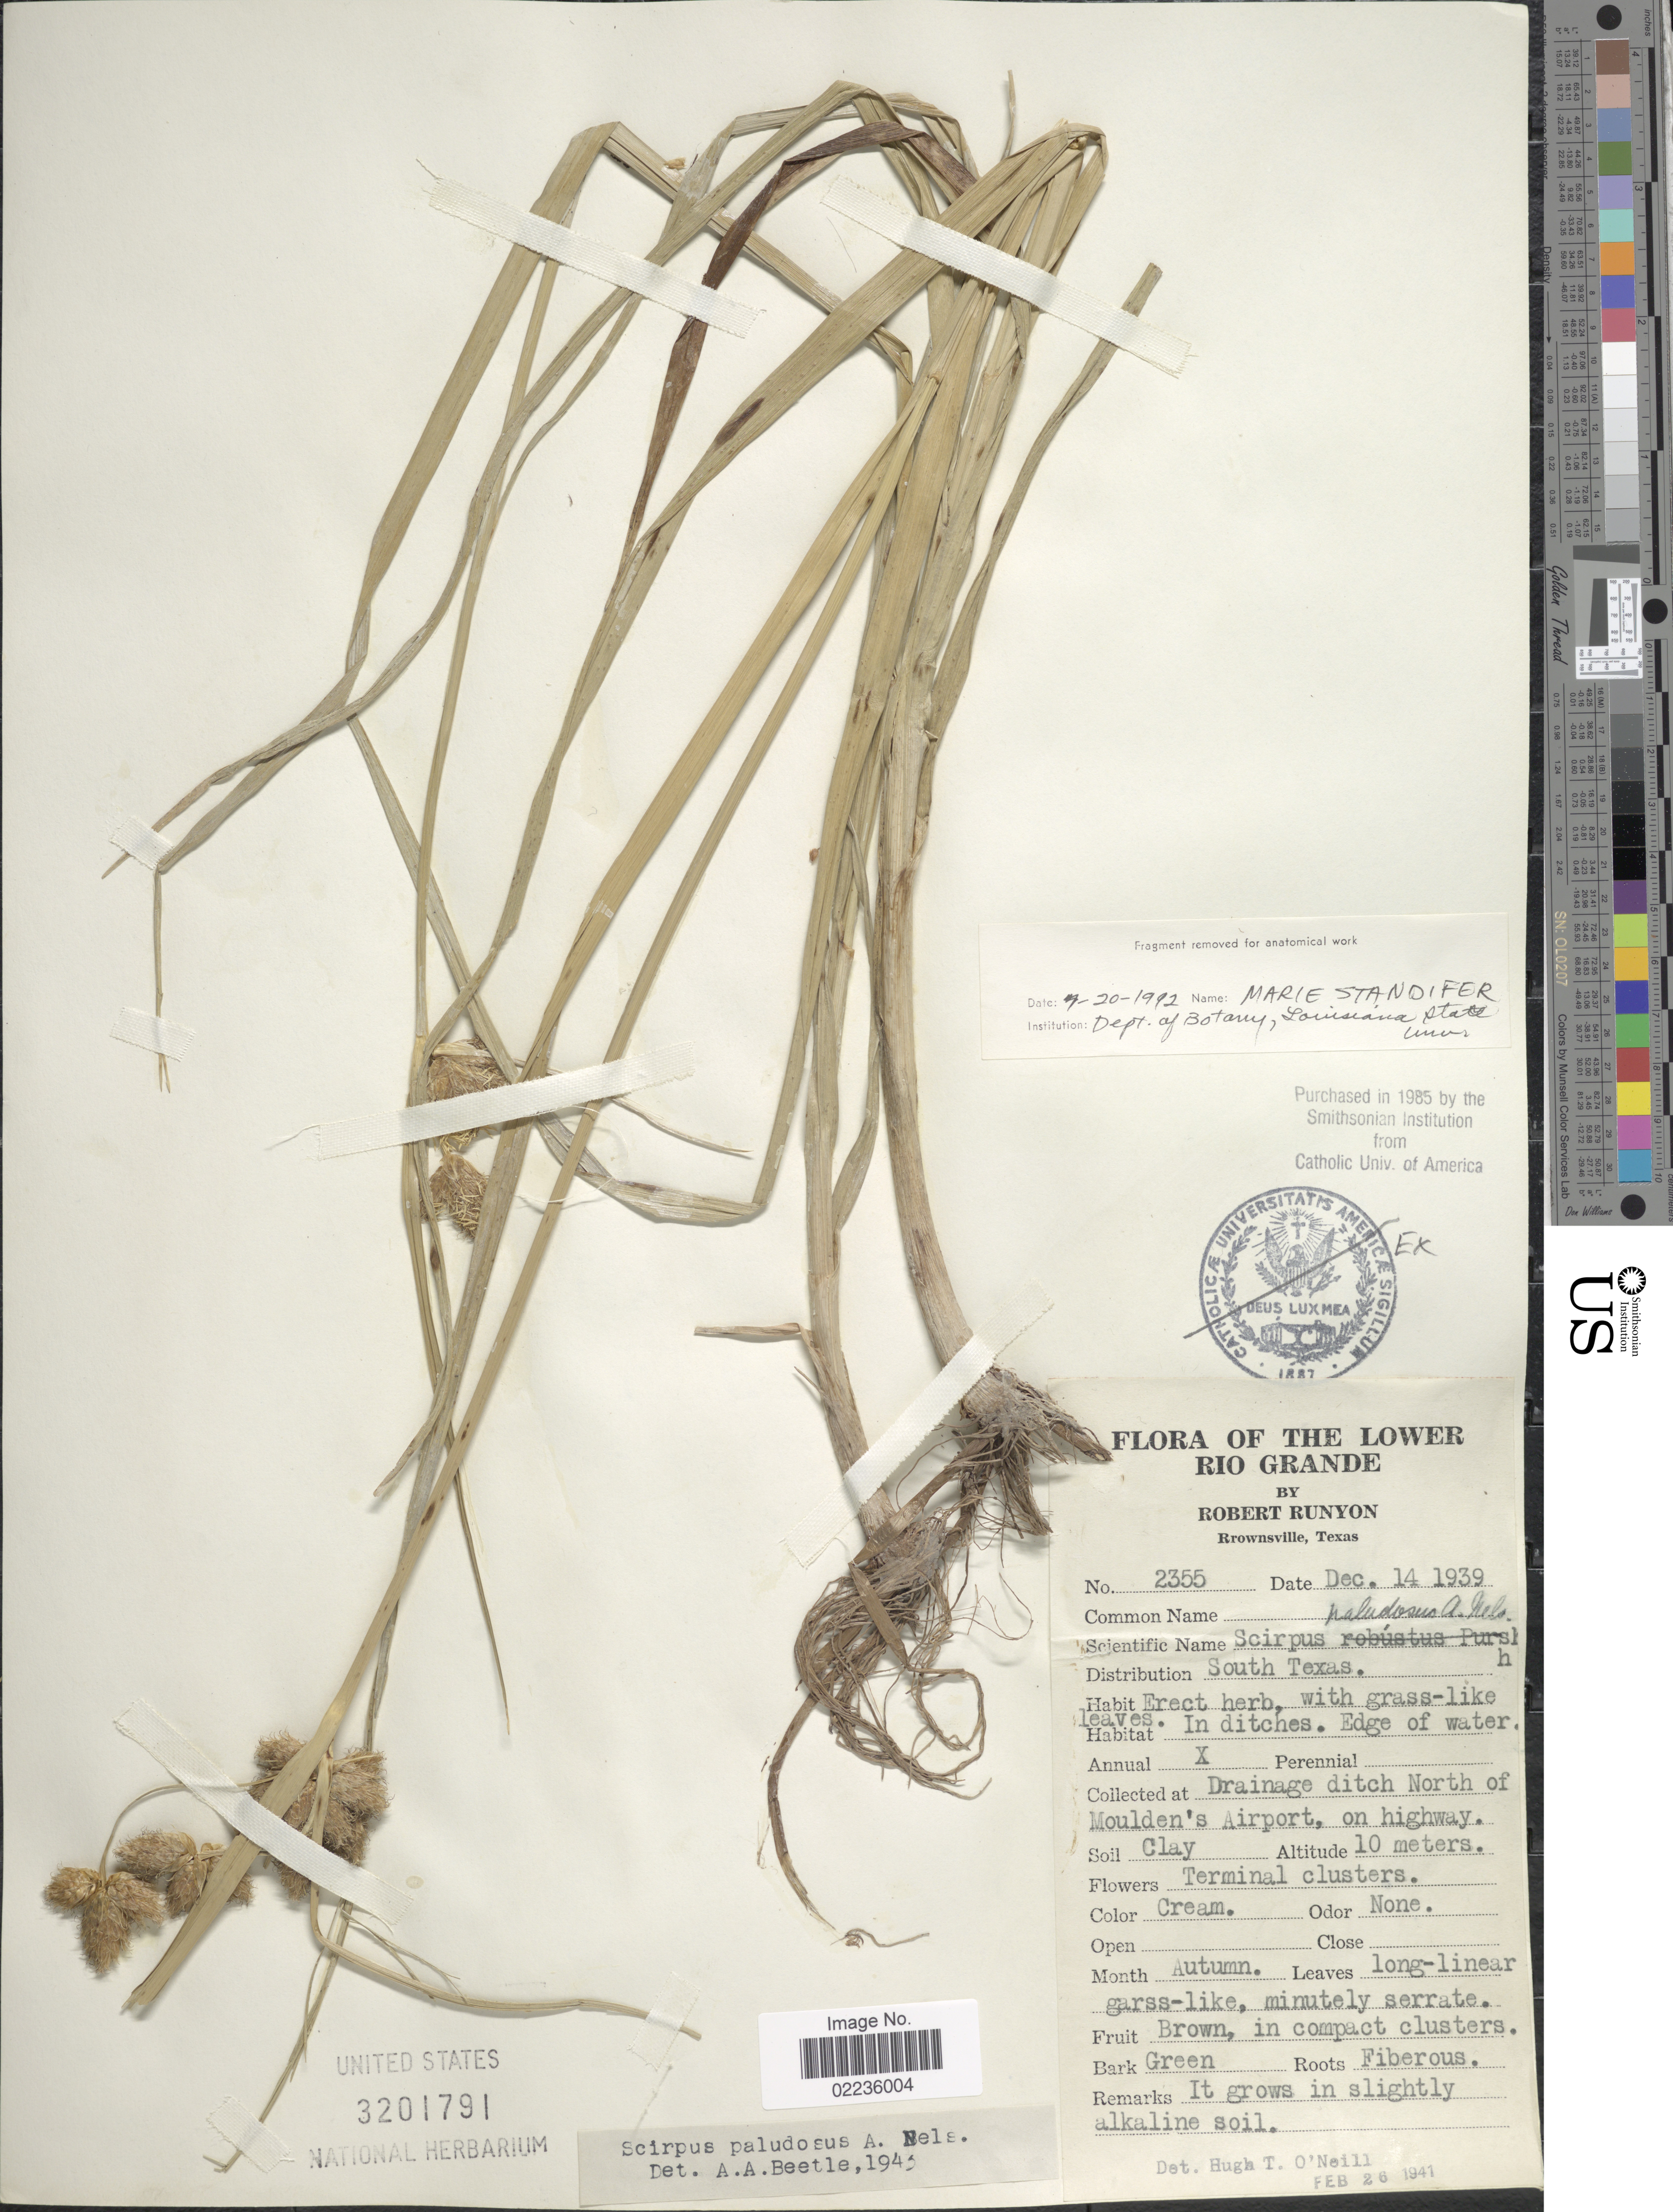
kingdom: Plantae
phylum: Tracheophyta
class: Liliopsida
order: Poales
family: Cyperaceae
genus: Bolboschoenus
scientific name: Bolboschoenus maritimus subsp. paludosus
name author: (A. Nelson) T. Koyama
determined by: Strong, M. T., (US), Smithsonian Institution - National Museum of Natural History (UNITED STATES)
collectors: R. Runyon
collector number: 2355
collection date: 1939-12-14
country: United States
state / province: Texas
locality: The Lower Rio Grande. Drainage ditch North of Moulden's Airport, on highway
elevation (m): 10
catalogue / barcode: US 3201791